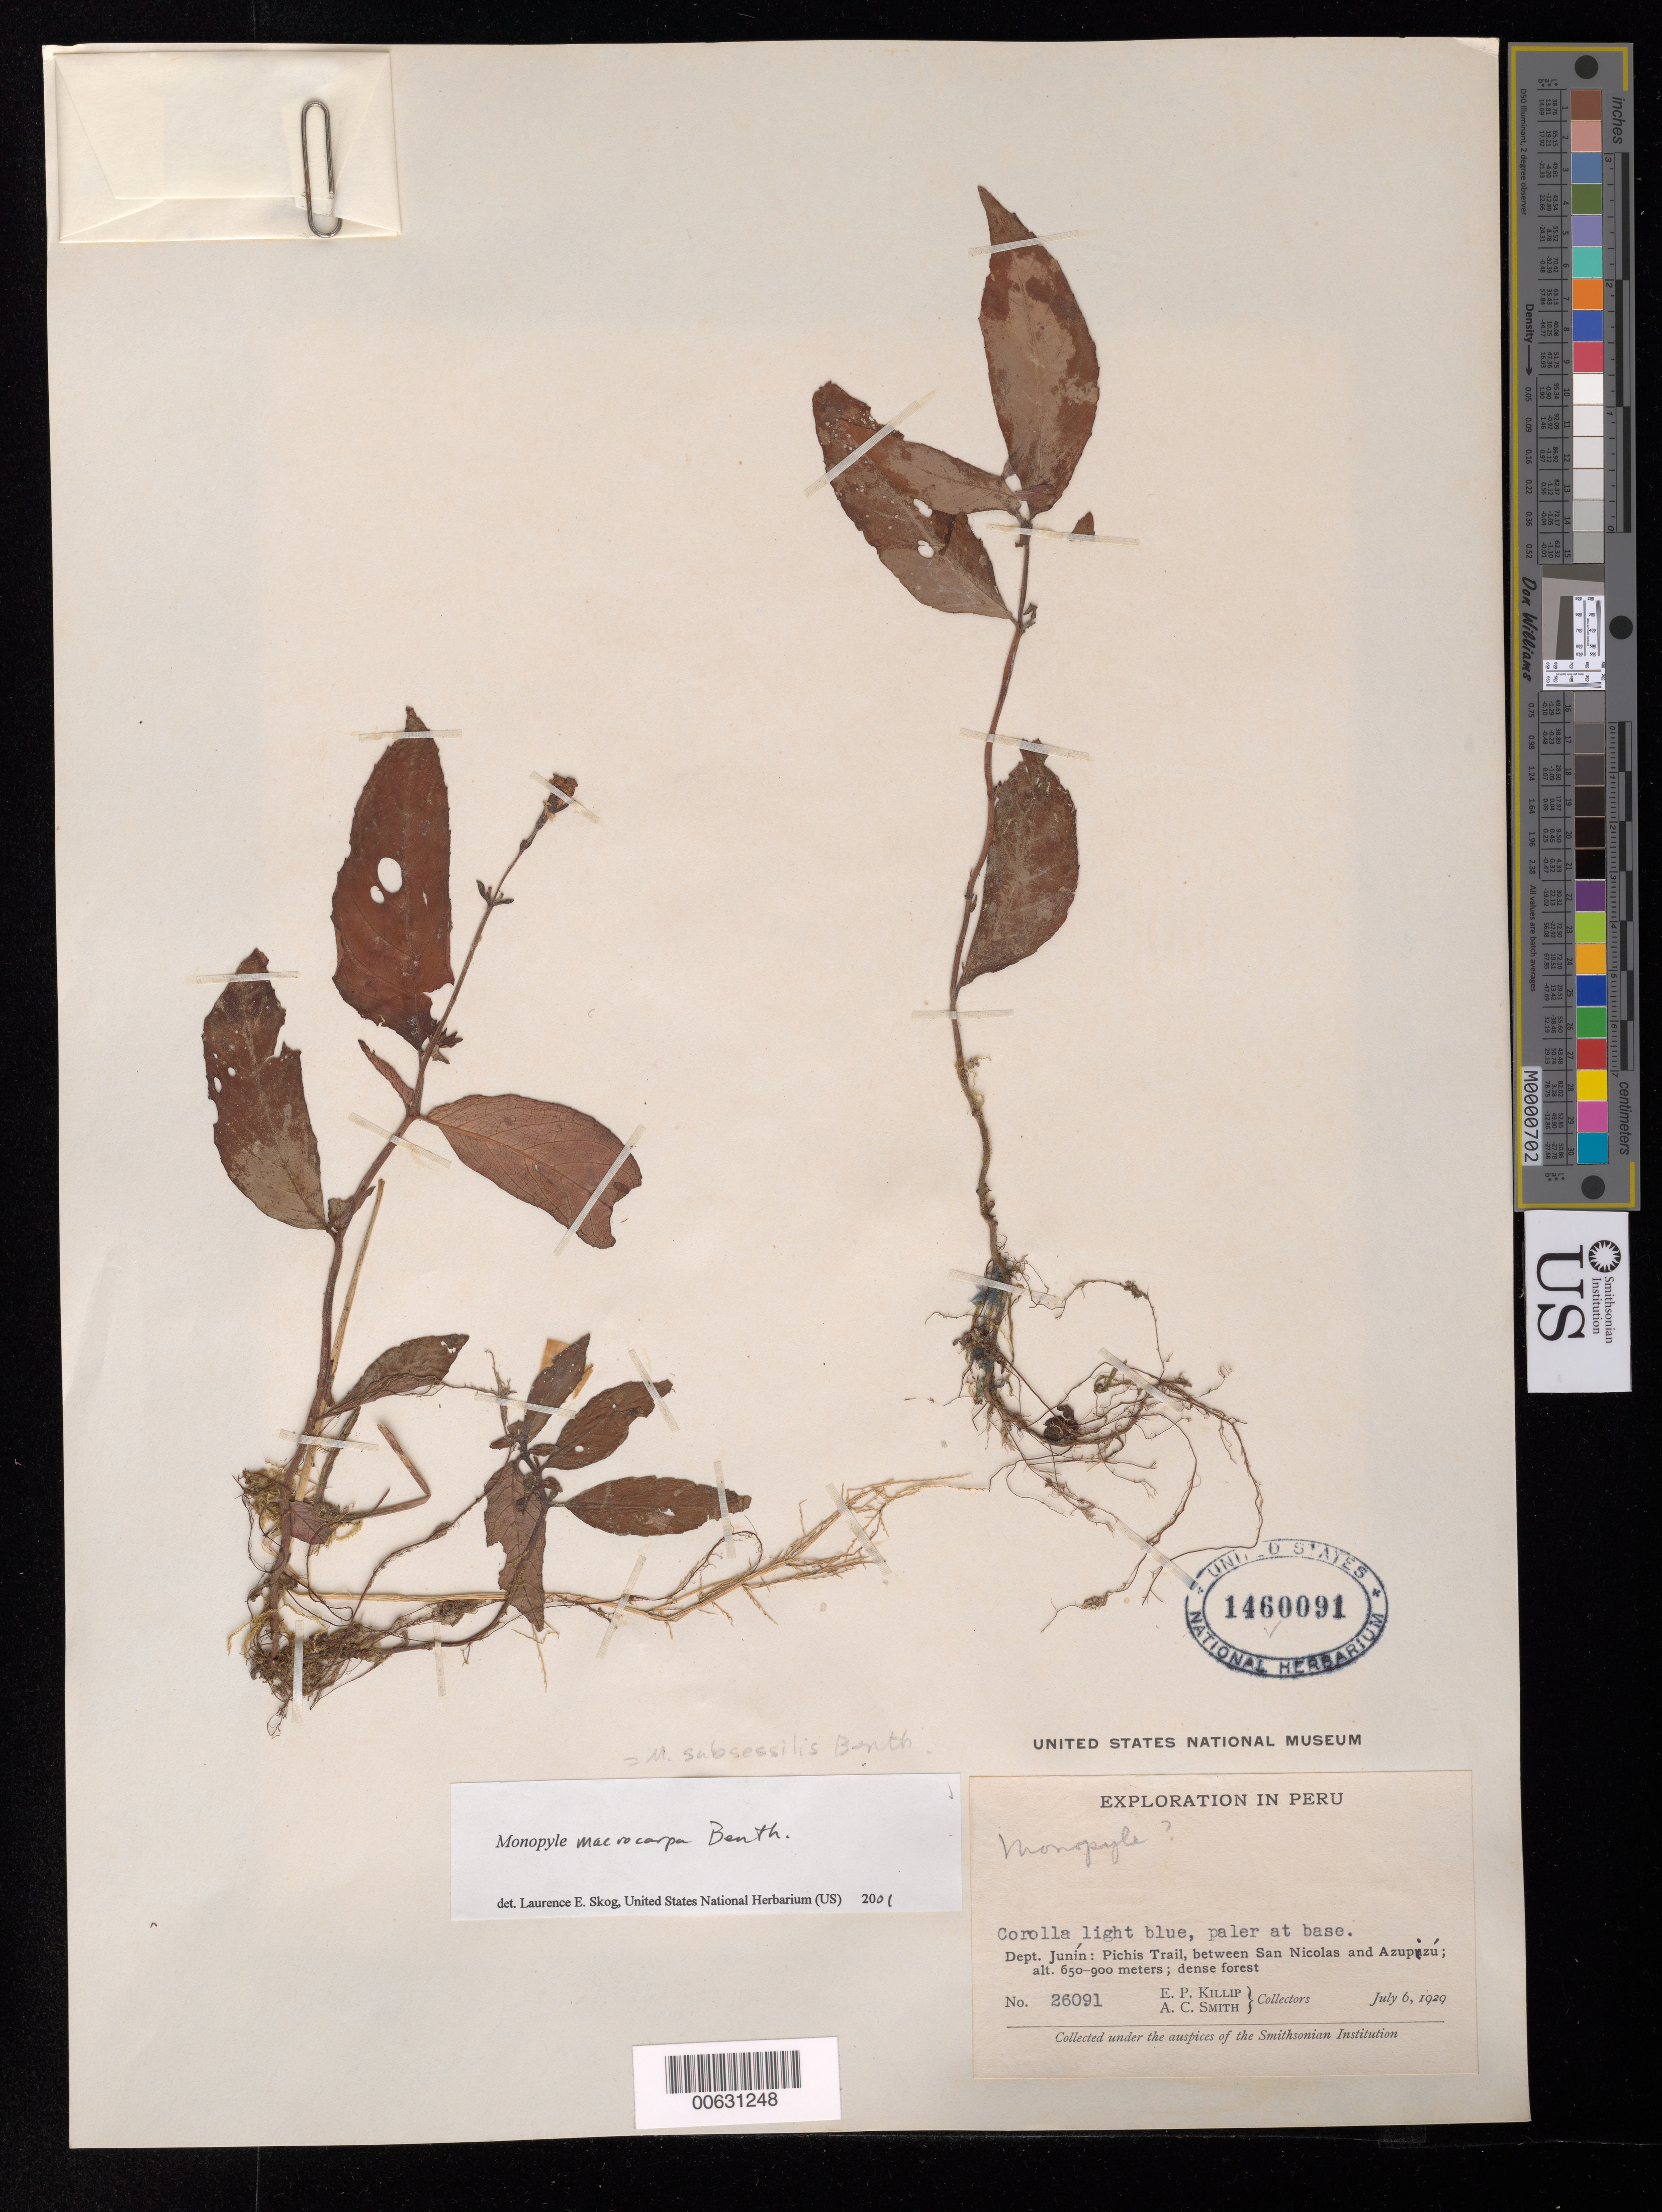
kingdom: Plantae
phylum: Tracheophyta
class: Magnoliopsida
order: Lamiales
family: Gesneriaceae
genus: Monopyle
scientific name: Monopyle macrocarpa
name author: Benth.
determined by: Skog, Laurence E.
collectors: E. P. Killip & A. C. Smith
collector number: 26091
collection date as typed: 06 Jul 1929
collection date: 1929-07-06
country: Peru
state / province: Junín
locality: Pichis Trail, between San Nicolas and Azupizú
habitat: Dense forest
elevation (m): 650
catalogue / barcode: US 1460091